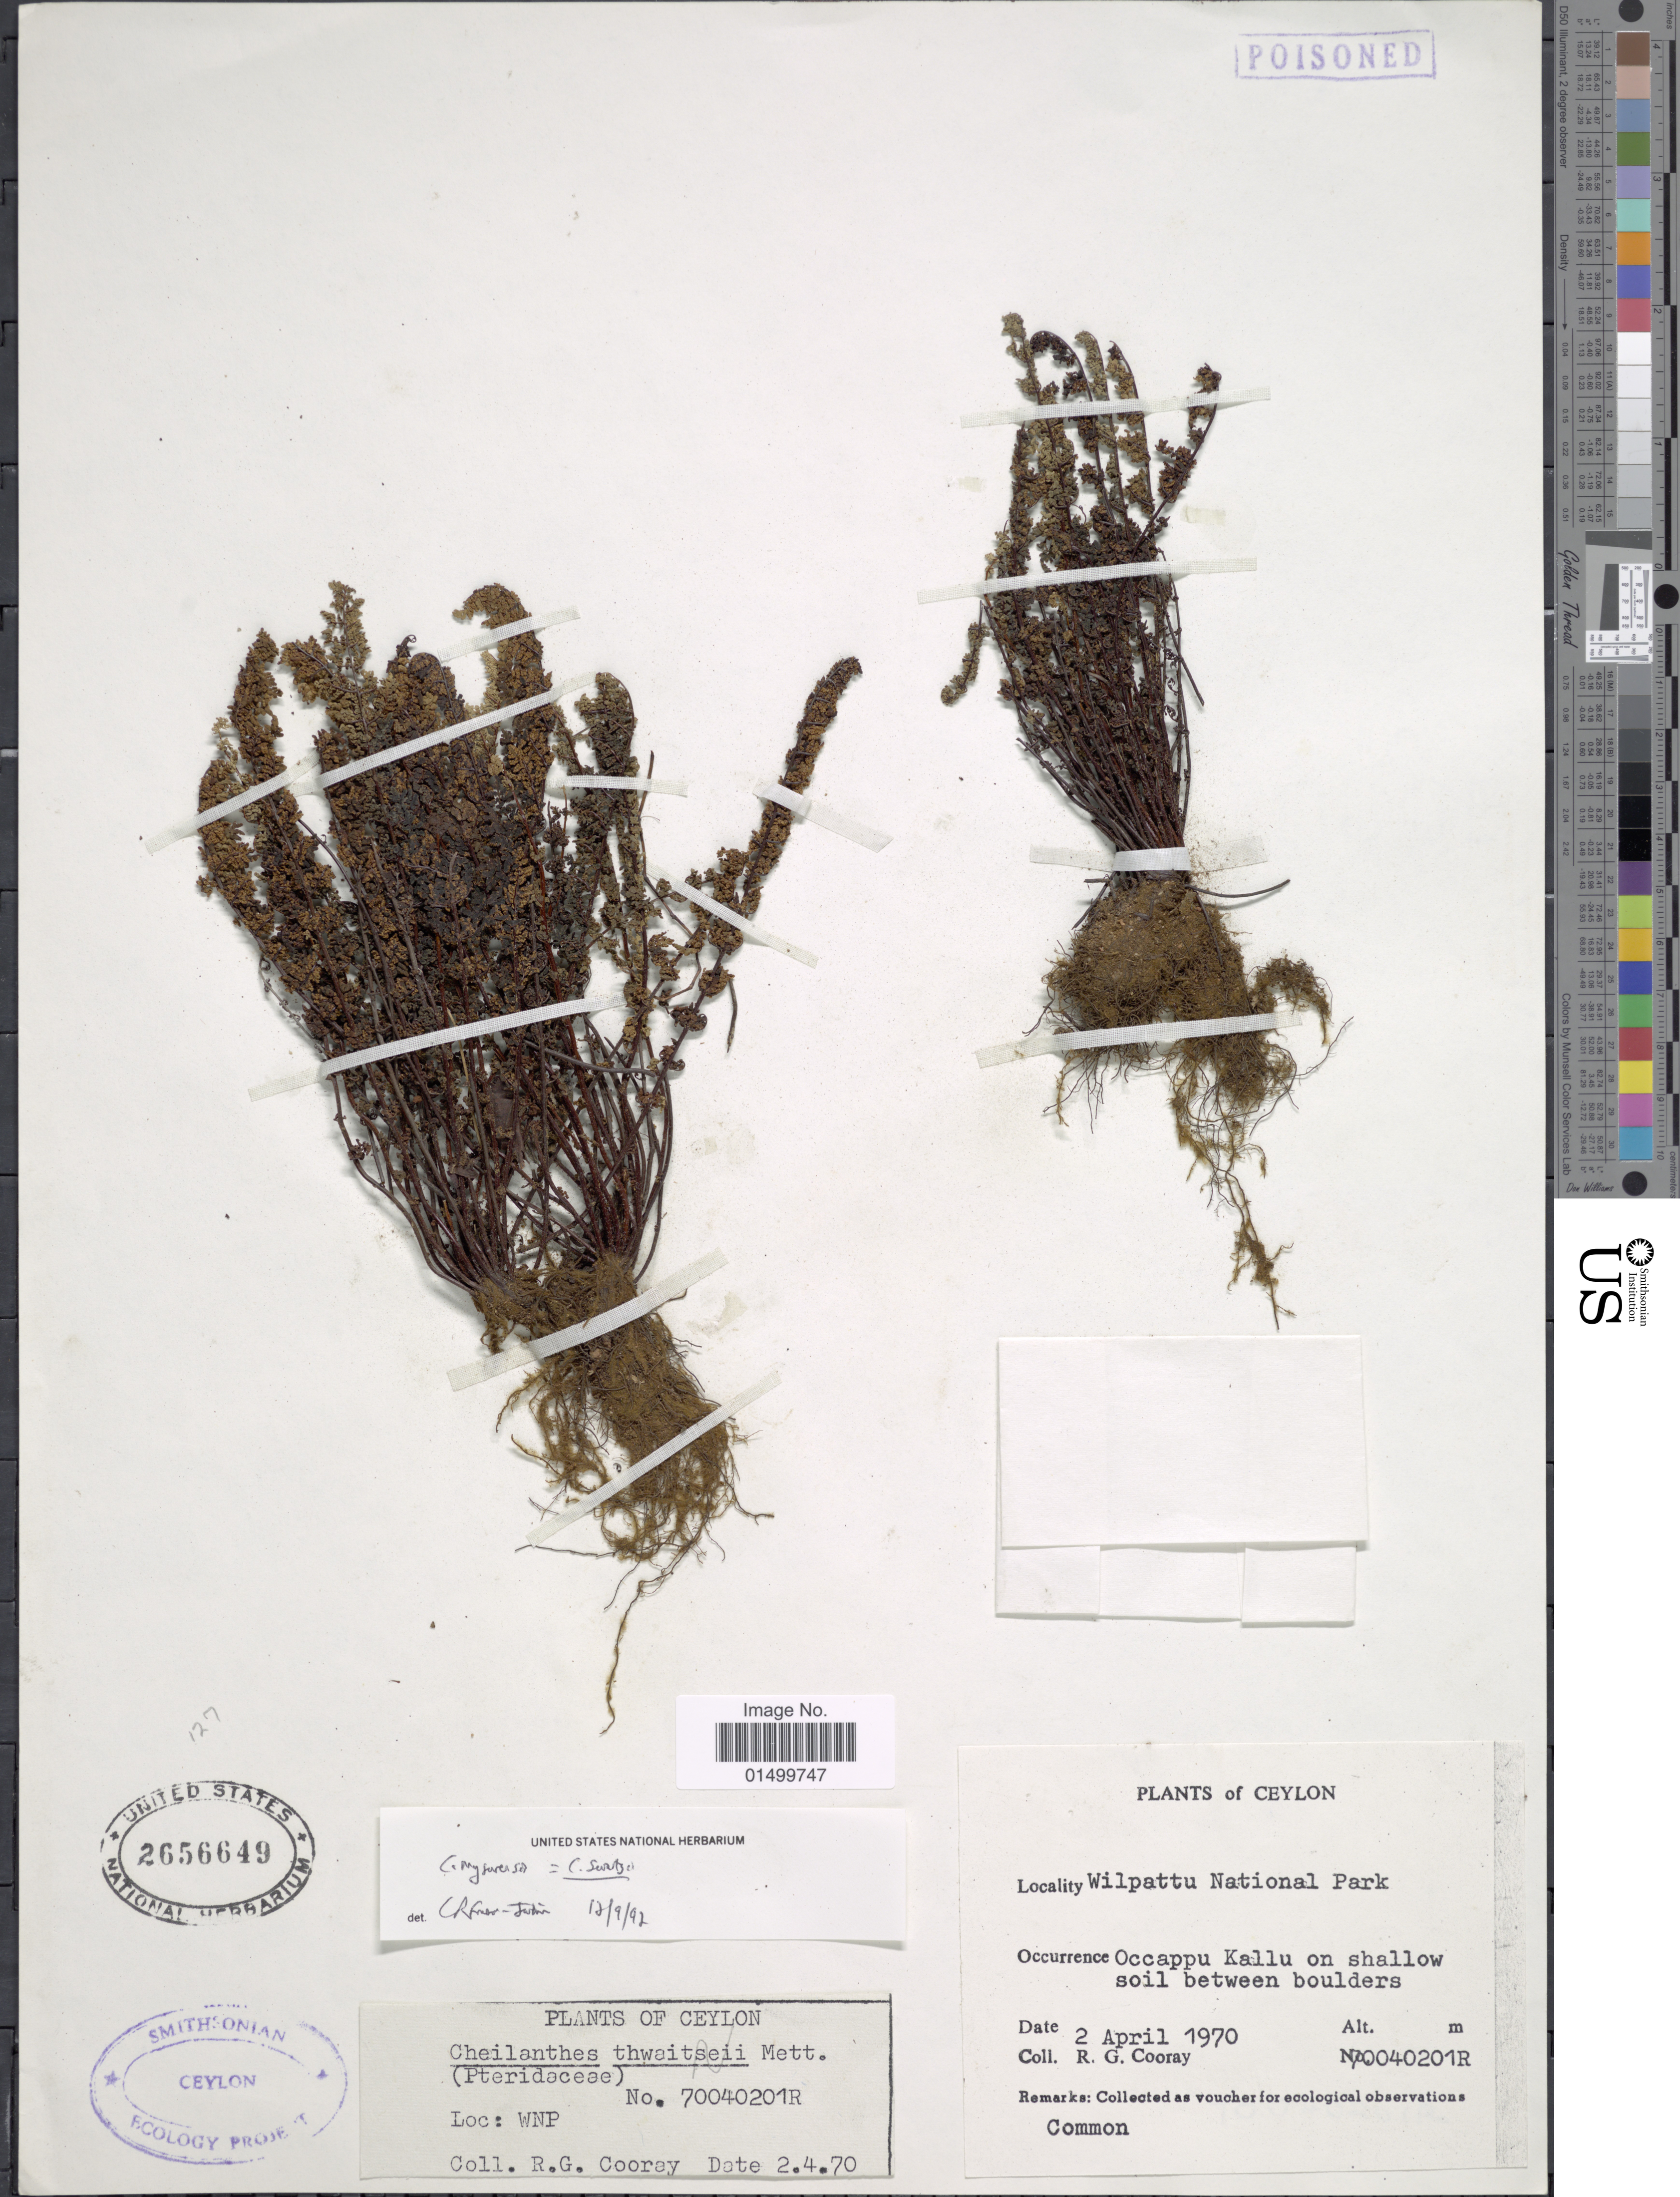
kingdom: Plantae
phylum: Tracheophyta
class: Polypodiopsida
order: Polypodiales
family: Pteridaceae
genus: Cheilanthes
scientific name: Cheilanthes thwaitesii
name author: Mett.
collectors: R. Cooray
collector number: N0040201R*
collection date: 1970-04-02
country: Sri Lanka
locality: Ceylon, Wilpattu National Park. Occappu Kallu on shallow soil between boulders.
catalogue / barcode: US 2656649